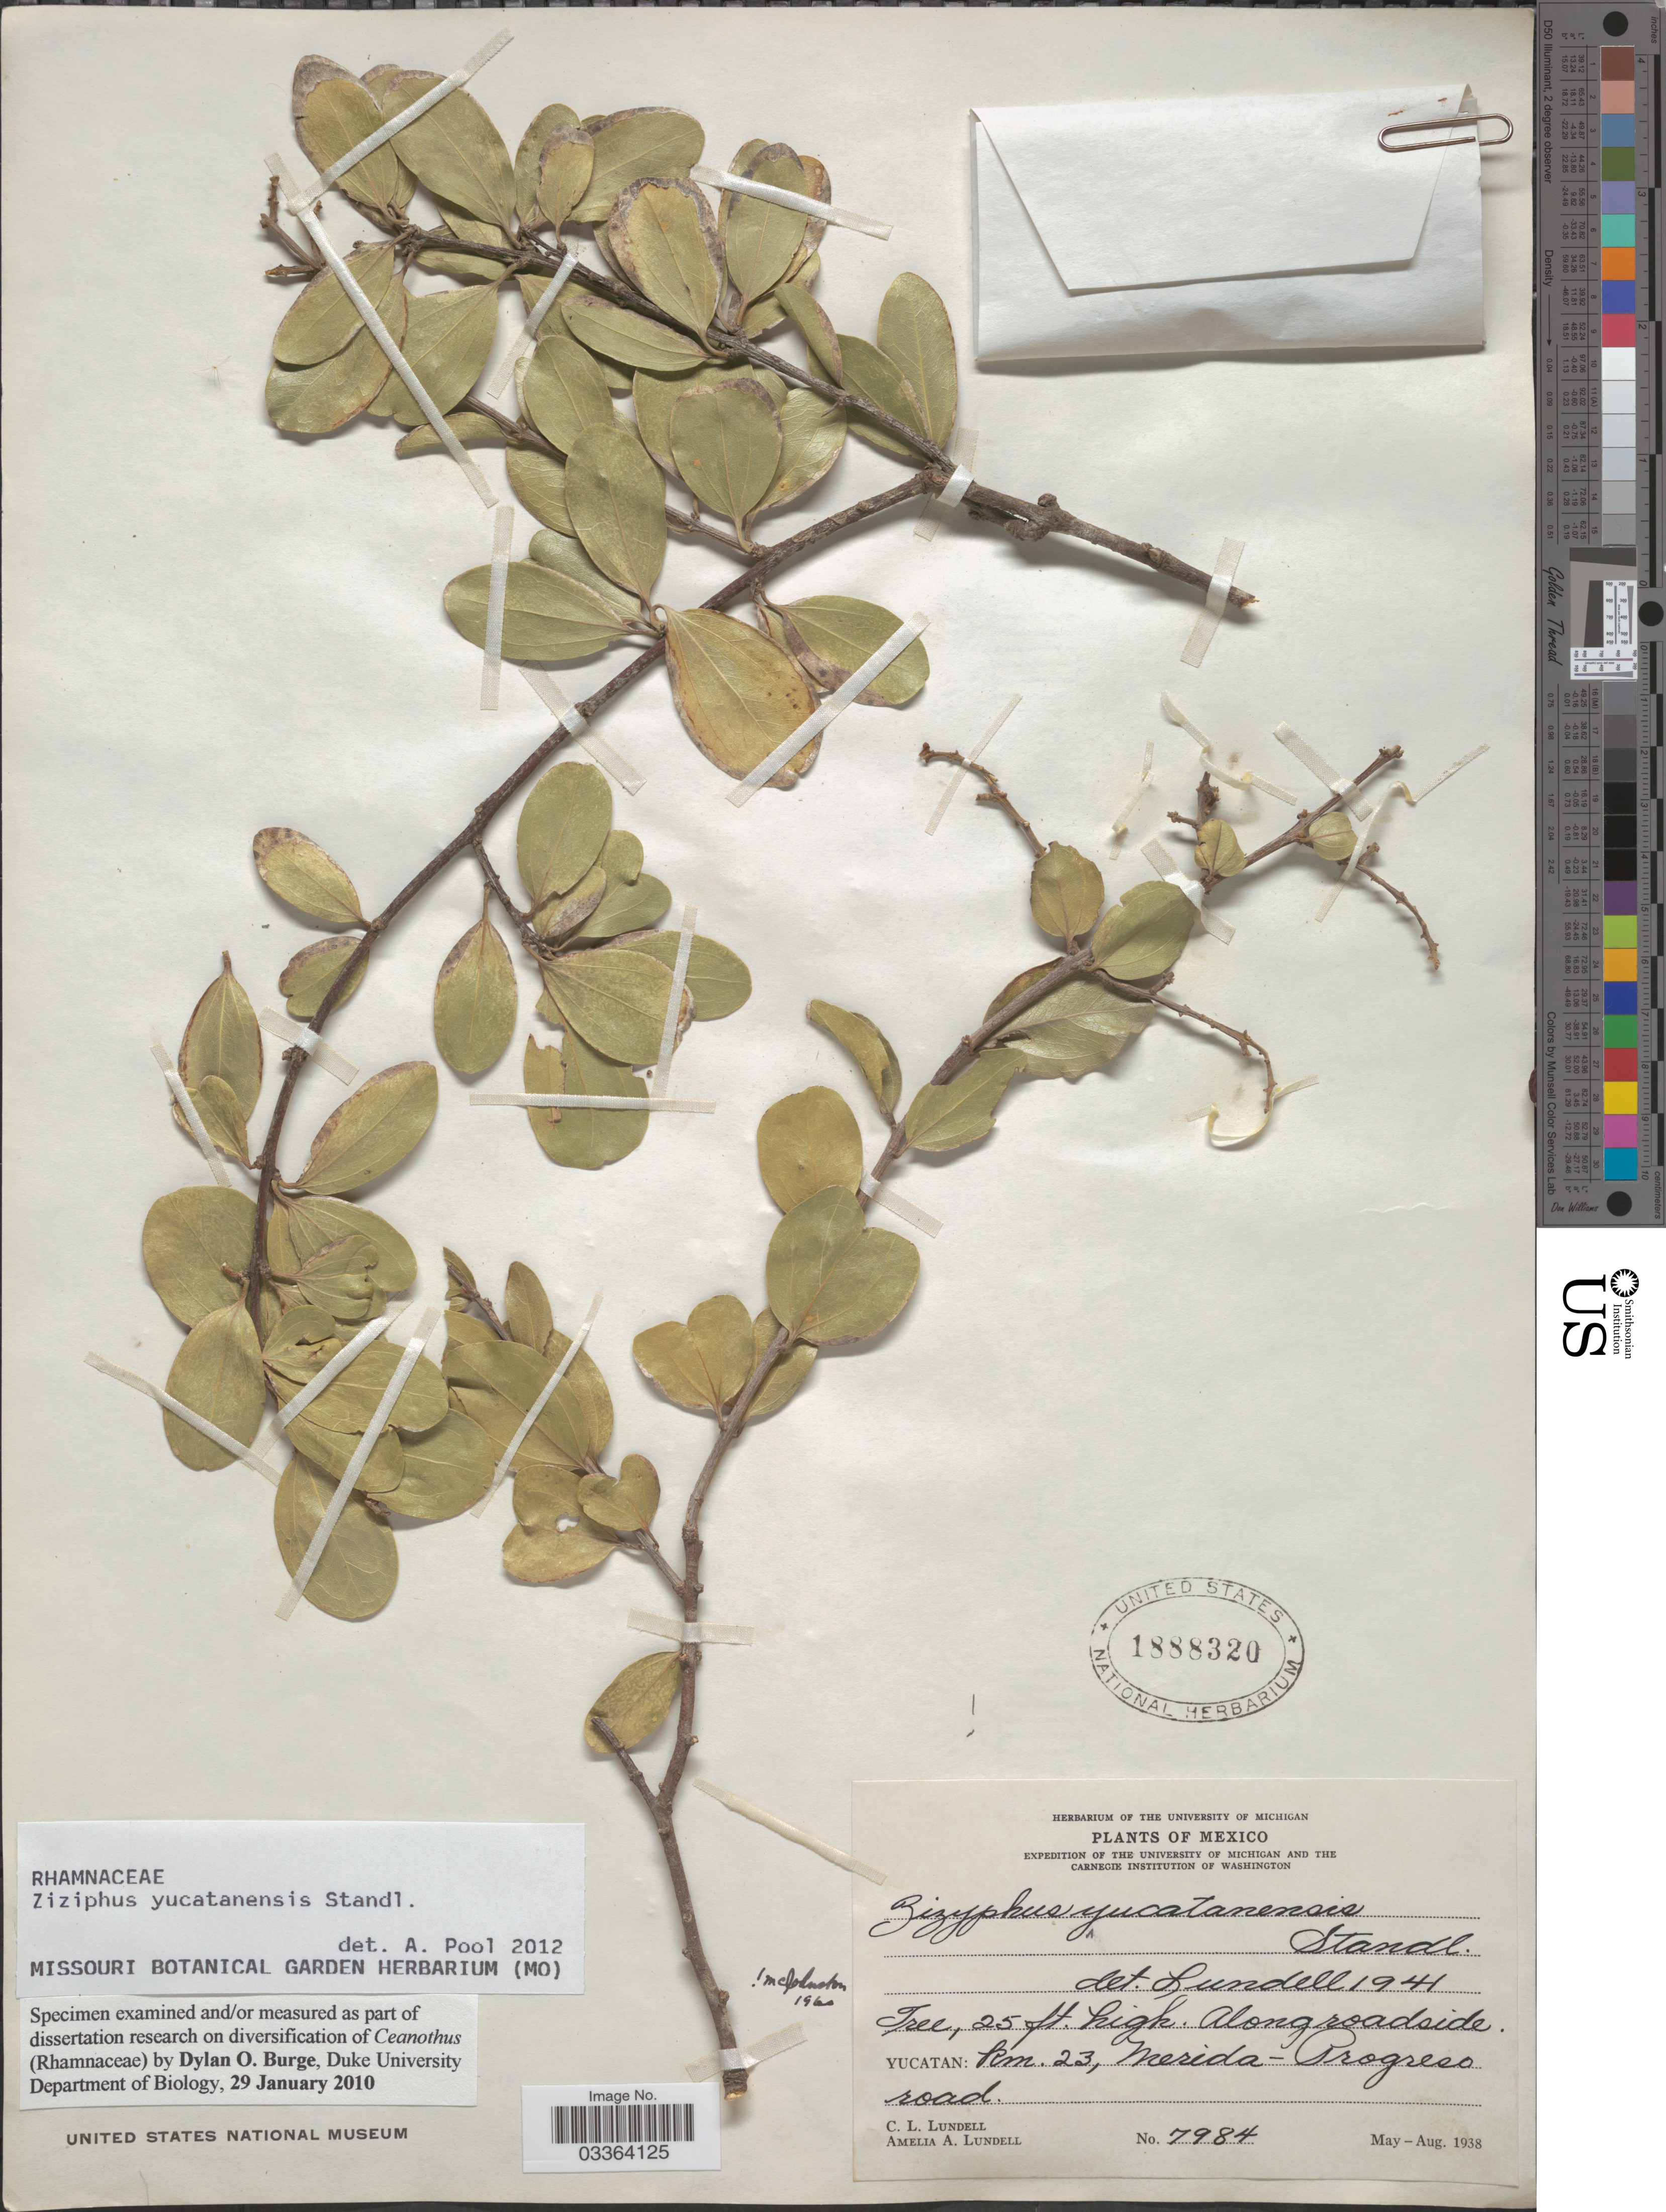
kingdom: Plantae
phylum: Tracheophyta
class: Magnoliopsida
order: Rosales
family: Rhamnaceae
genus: Ziziphus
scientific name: Ziziphus yucatanensis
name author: Standl.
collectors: C. L. Lundell & A. A. Lundell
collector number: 7984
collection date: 1938-05/1938-08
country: Mexico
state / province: Yucatán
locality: Km. 23, Merida - Progreso road.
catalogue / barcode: US 1888320